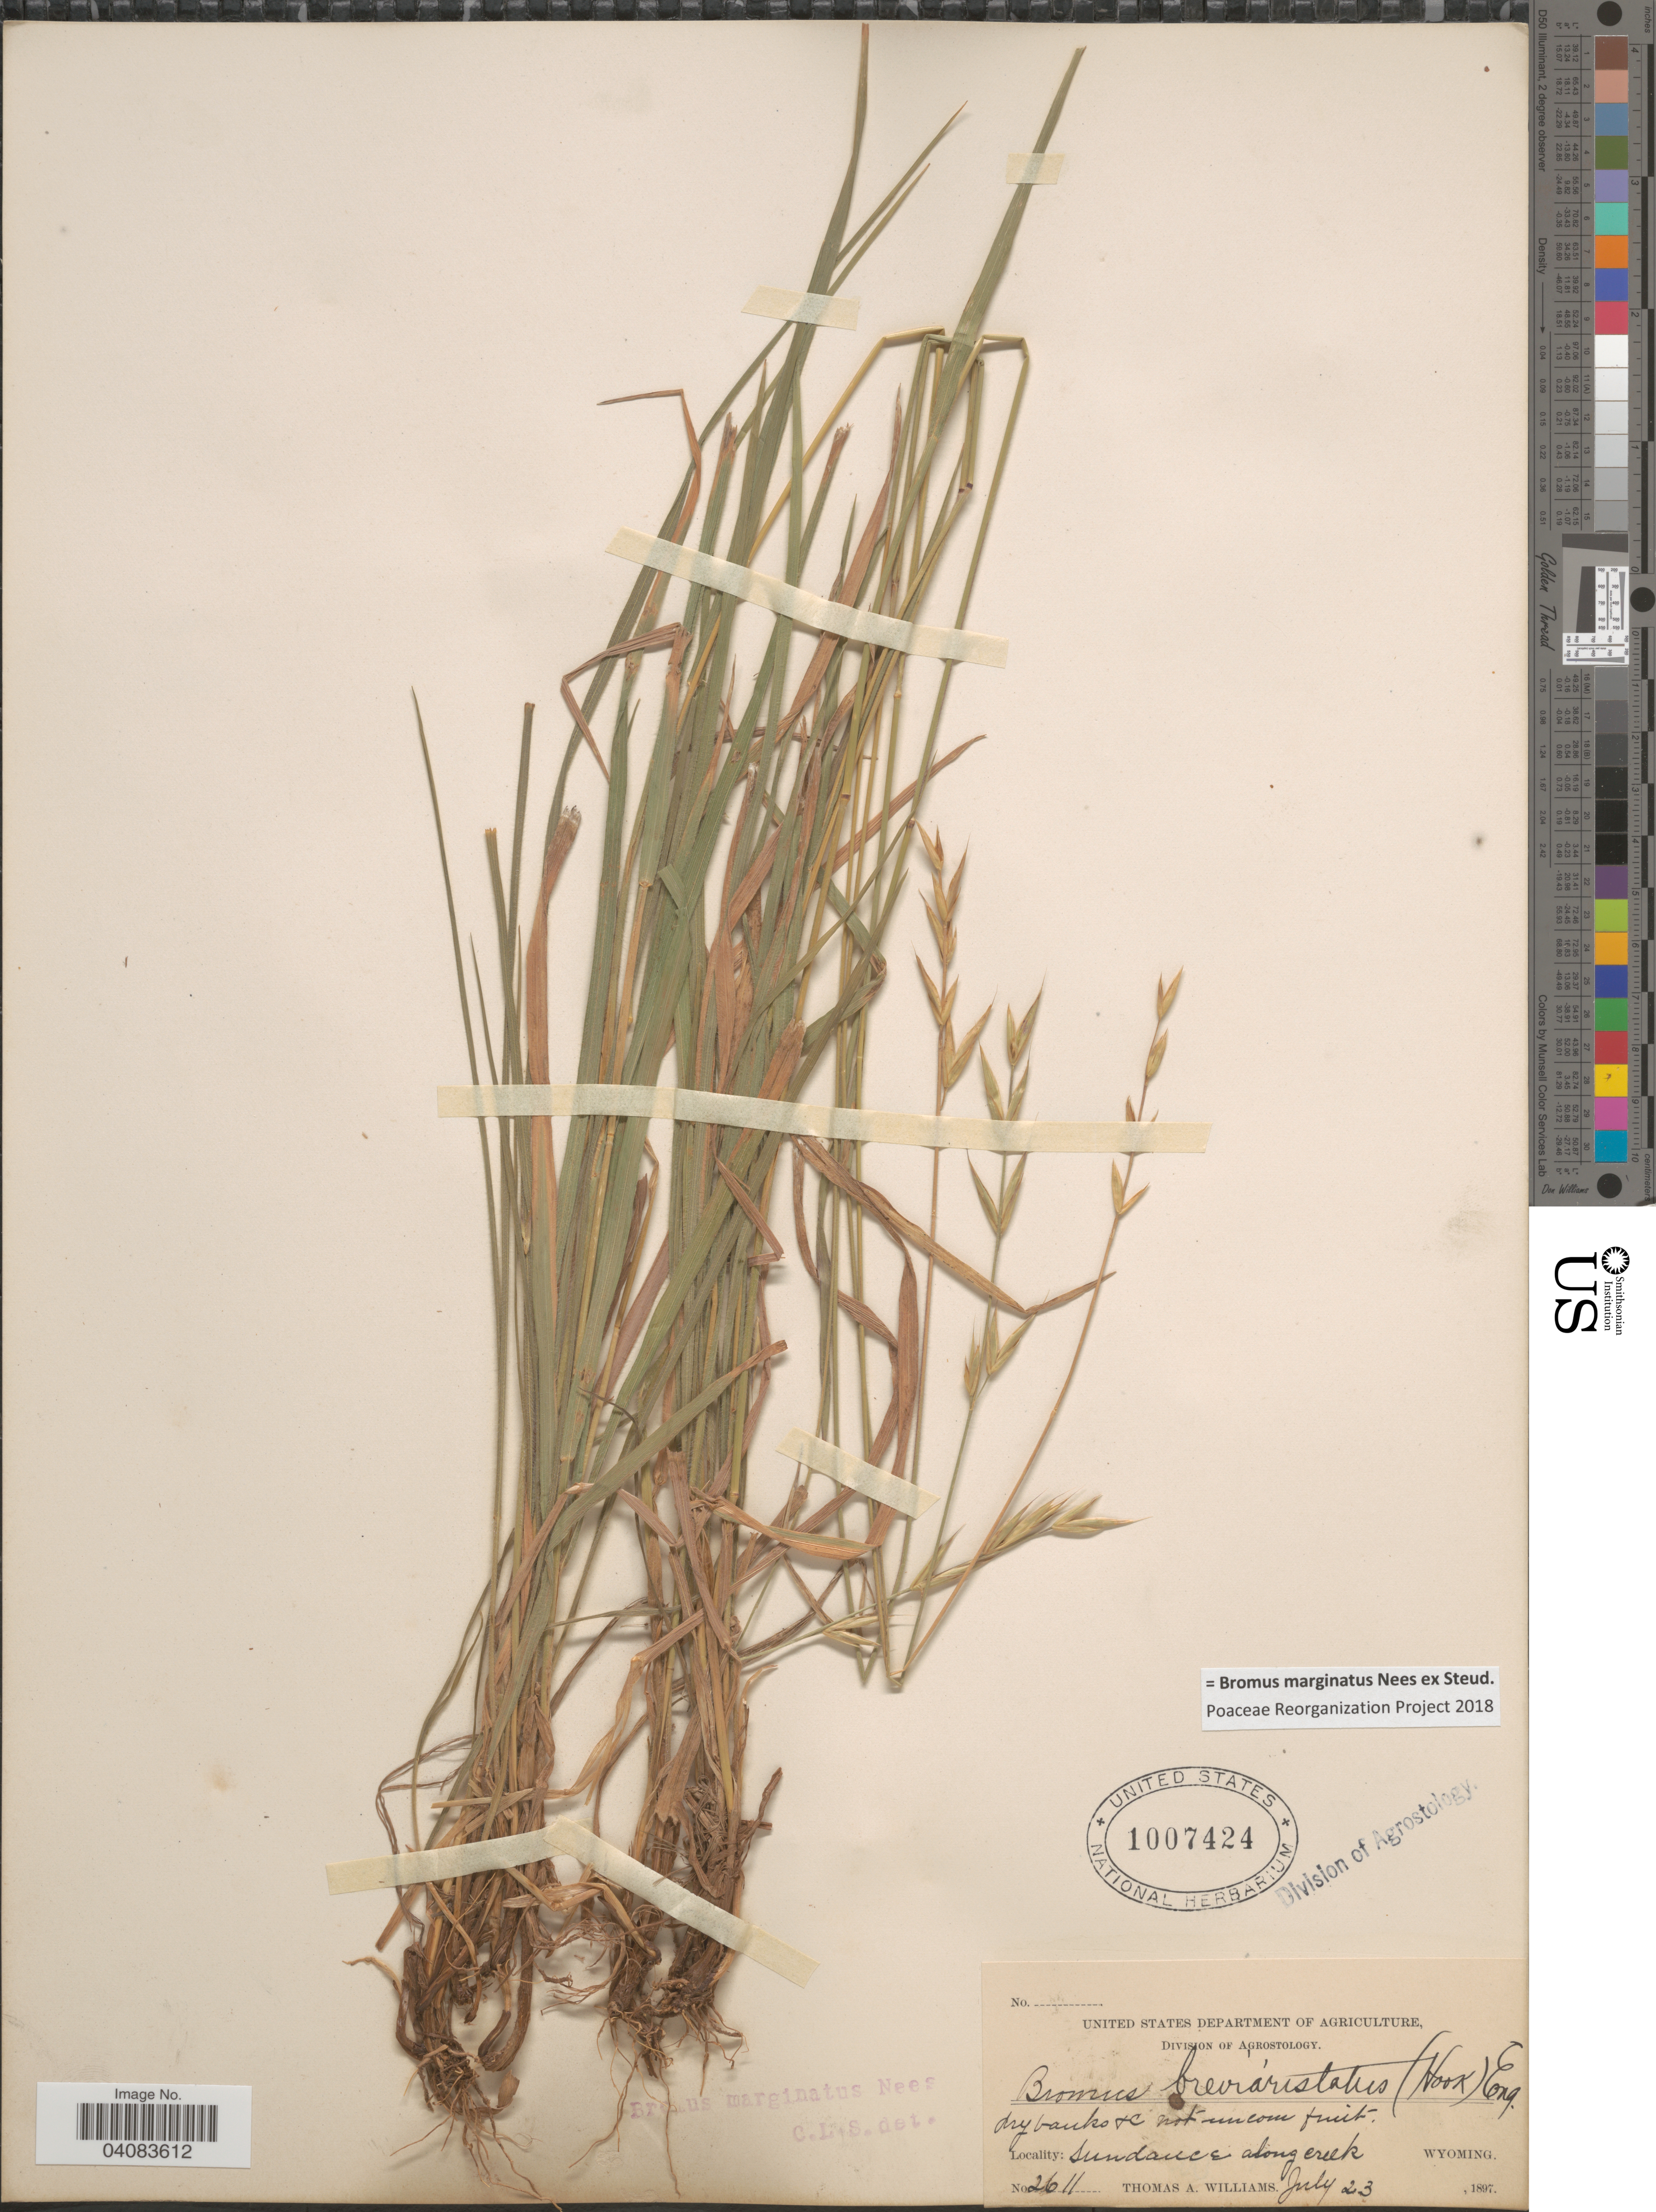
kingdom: Plantae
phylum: Tracheophyta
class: Liliopsida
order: Poales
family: Poaceae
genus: Bromus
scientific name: Bromus marginatus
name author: Nees ex Steud.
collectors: T. A. Williams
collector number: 2611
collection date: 1897-07-23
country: United States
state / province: Wyoming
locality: Sundance along creek.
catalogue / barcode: US 1007424